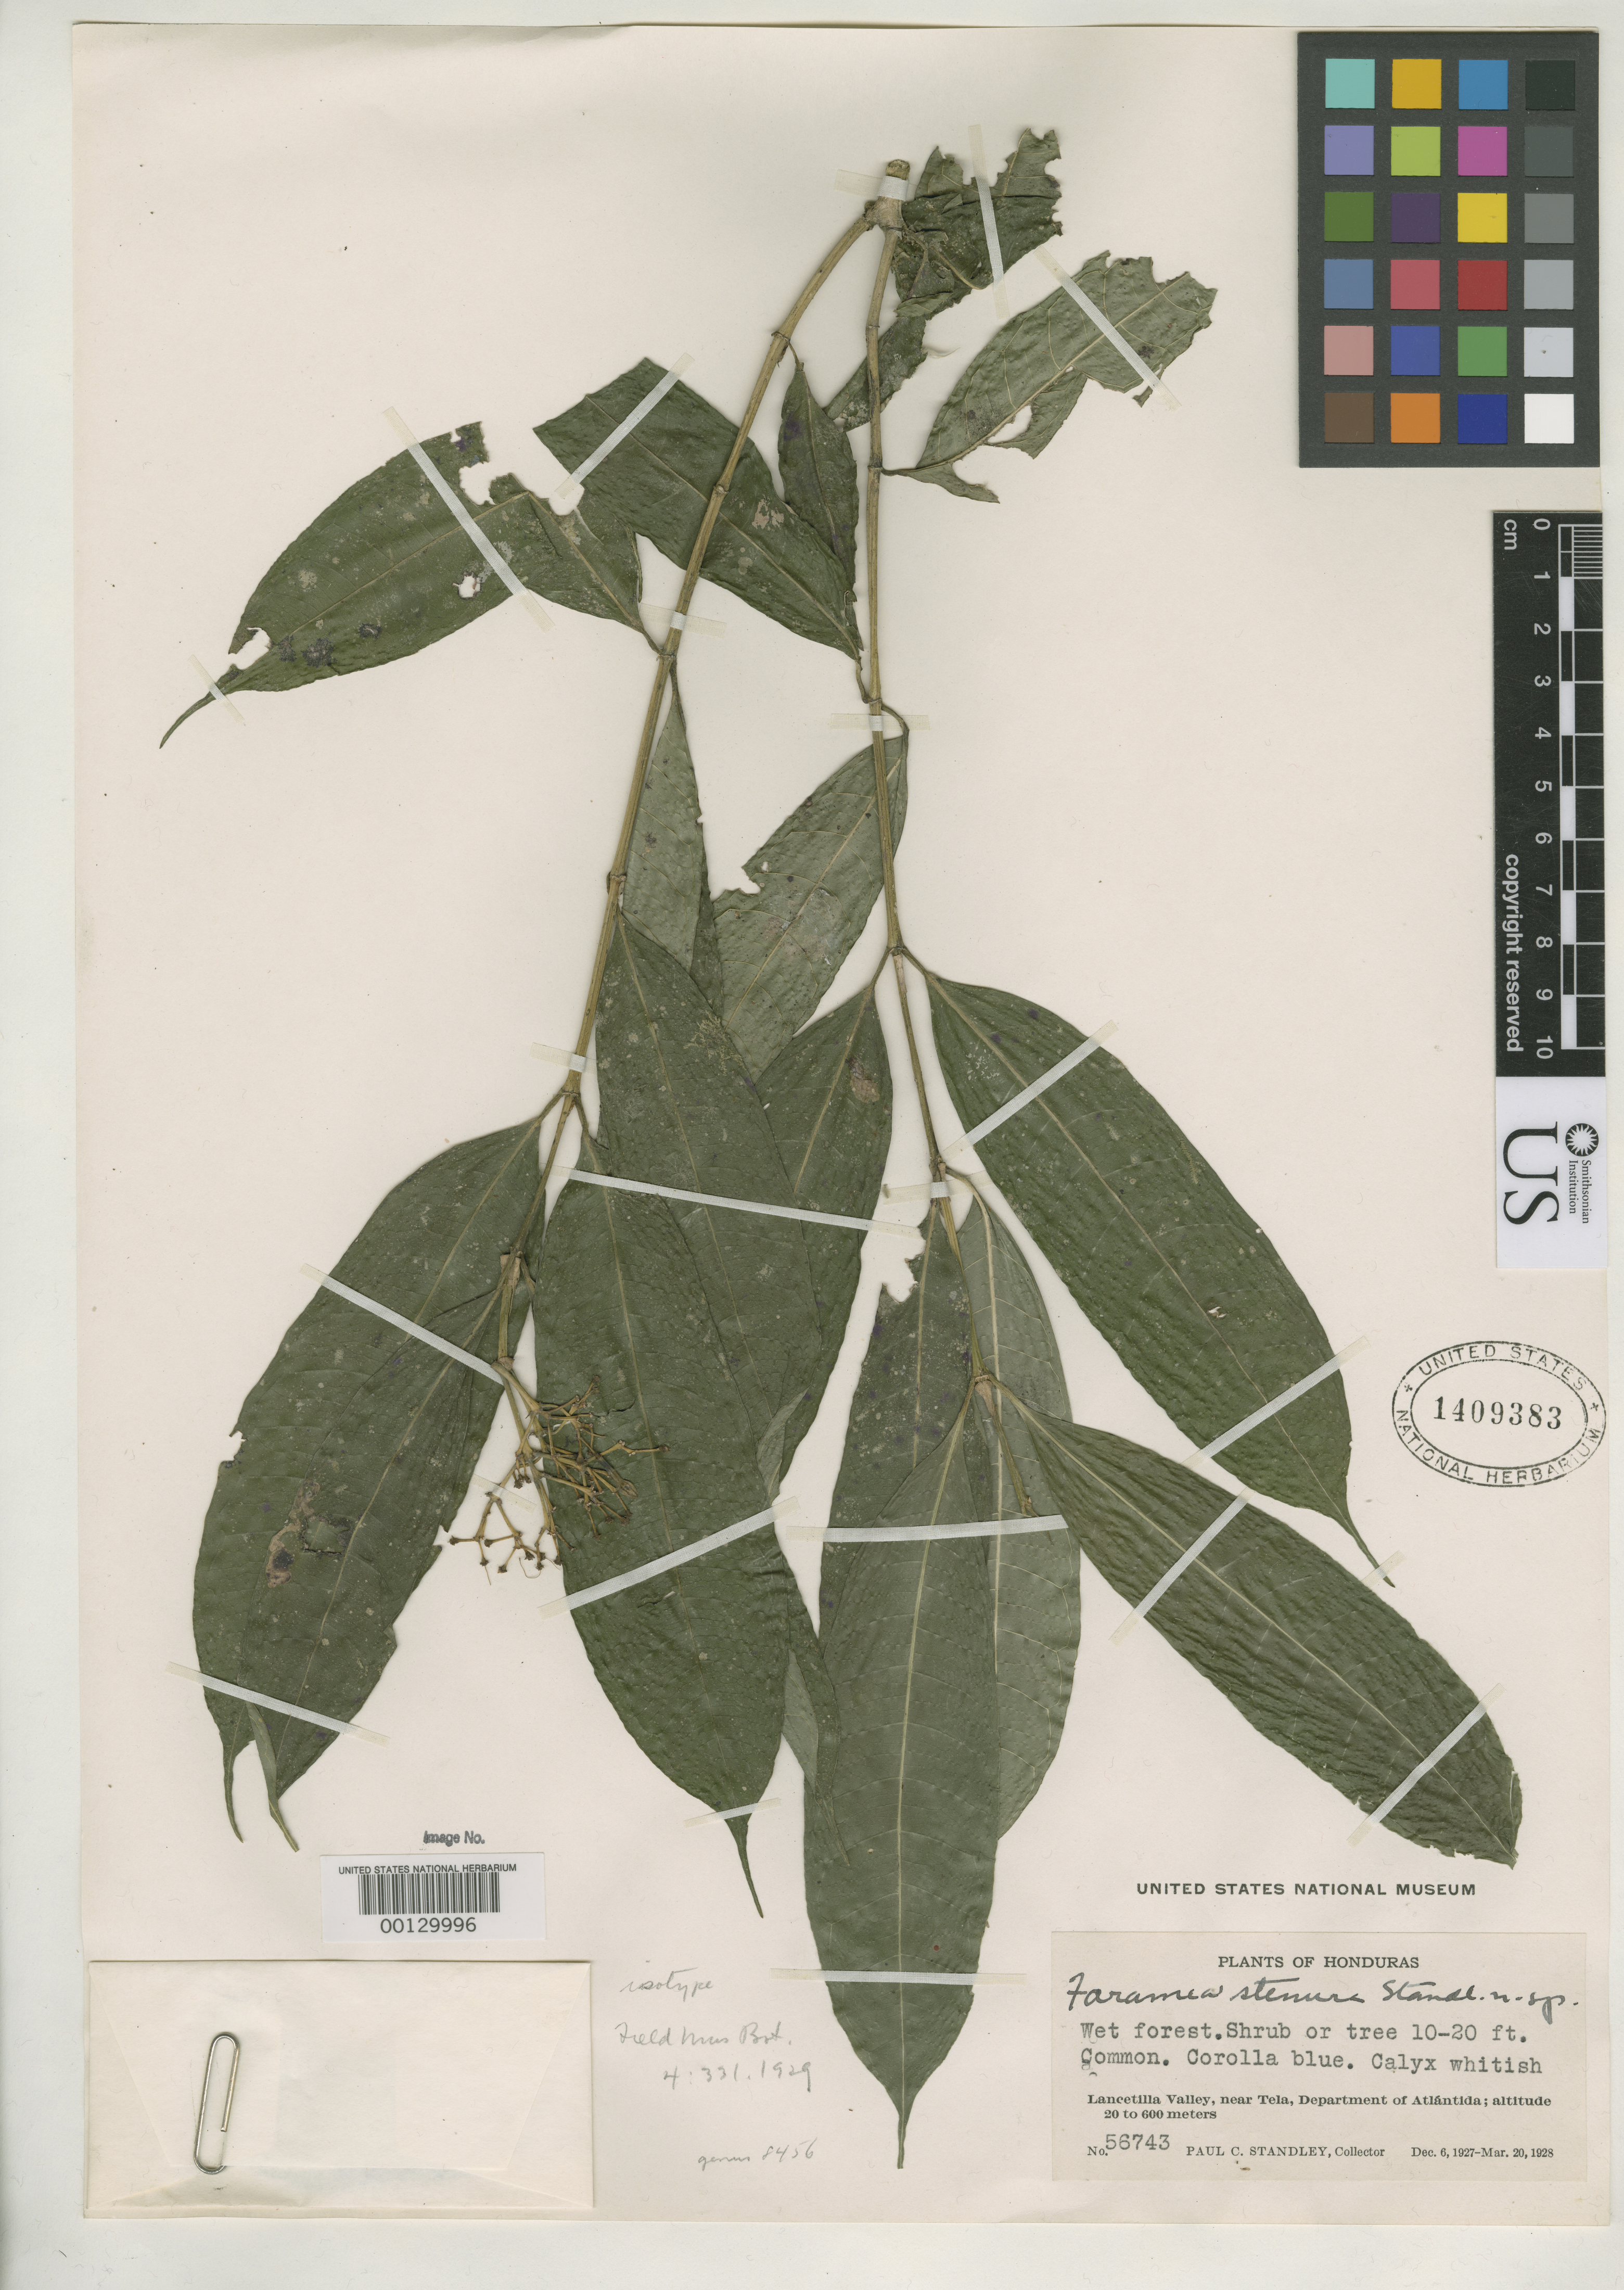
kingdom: Plantae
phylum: Tracheophyta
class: Magnoliopsida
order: Gentianales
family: Rubiaceae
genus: Faramea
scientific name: Faramea stenura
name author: Standl.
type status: Isotype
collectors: P. C. Standley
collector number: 56743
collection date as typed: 06 Dec 1927 to 20 Mar 1928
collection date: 1927-12-06/1928-03-20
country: Honduras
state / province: Atlántida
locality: Lancetilla Valley, near Tela.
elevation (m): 20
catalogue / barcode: US 1409383